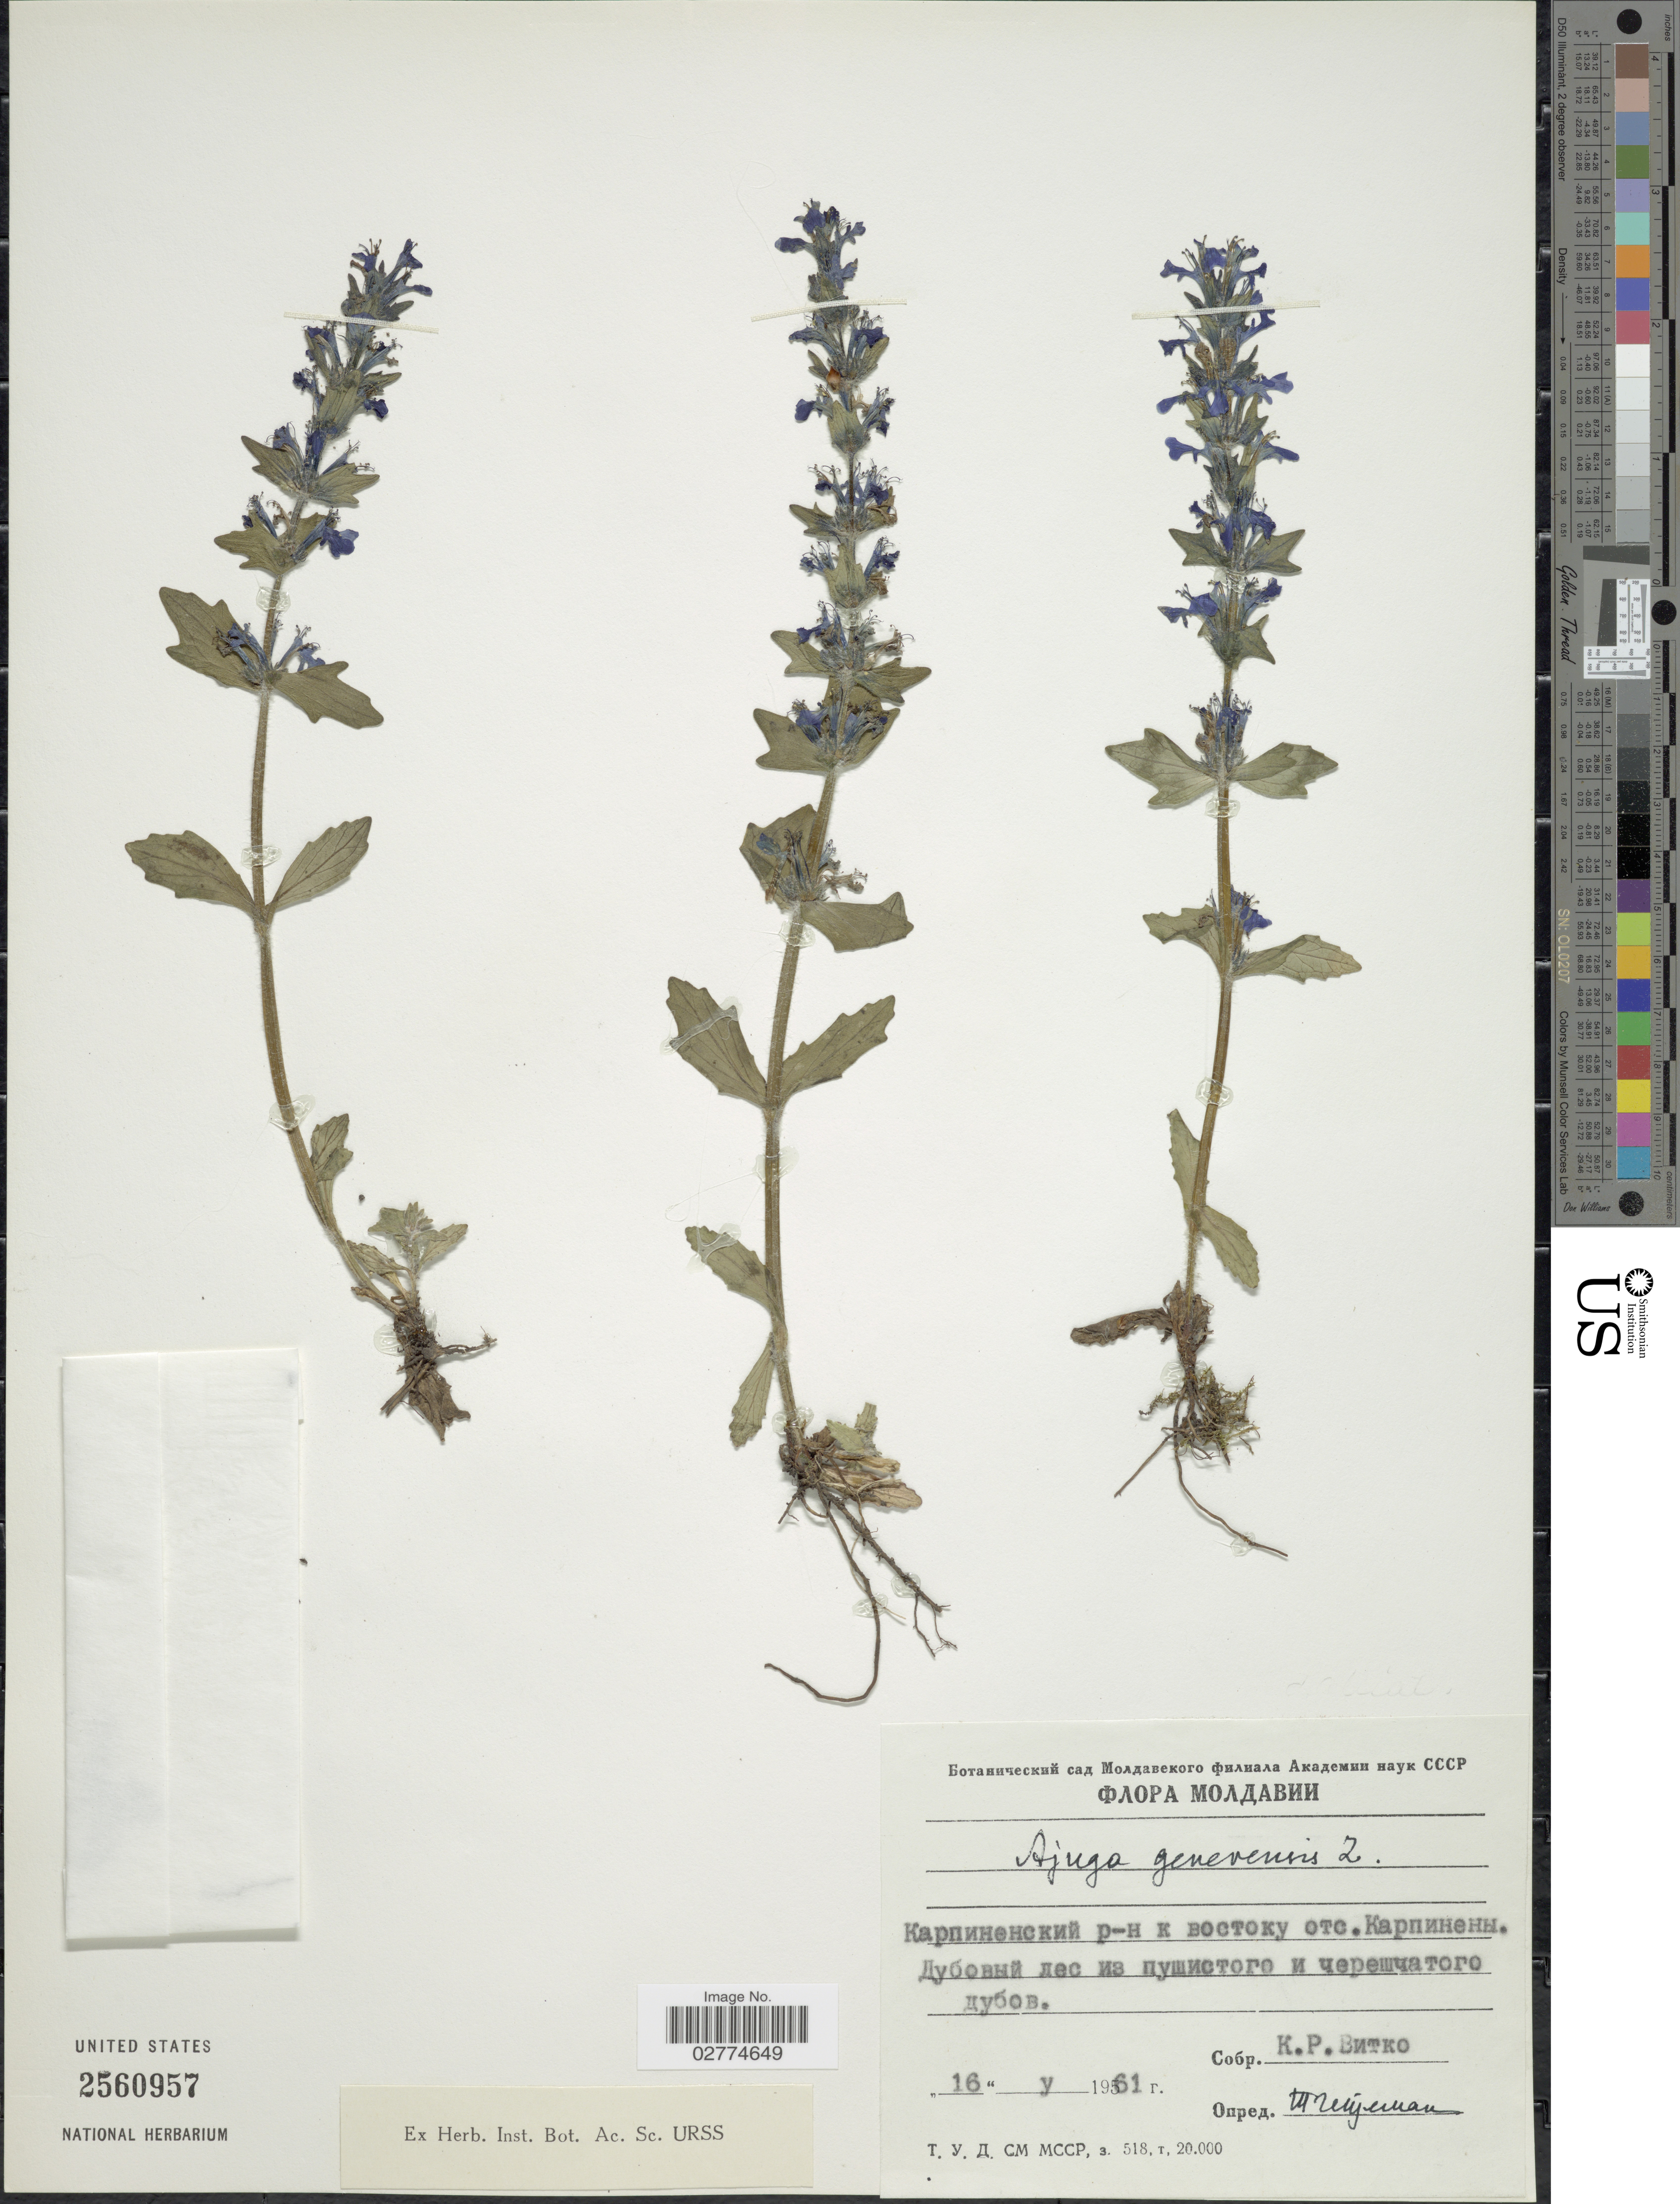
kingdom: Plantae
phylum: Tracheophyta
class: Magnoliopsida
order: Lamiales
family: Lamiaceae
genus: Ajuga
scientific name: Ajuga genevensis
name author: L.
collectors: K. Vitko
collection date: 1961-05-16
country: Moldova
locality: E of Karpineny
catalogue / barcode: US 2560957